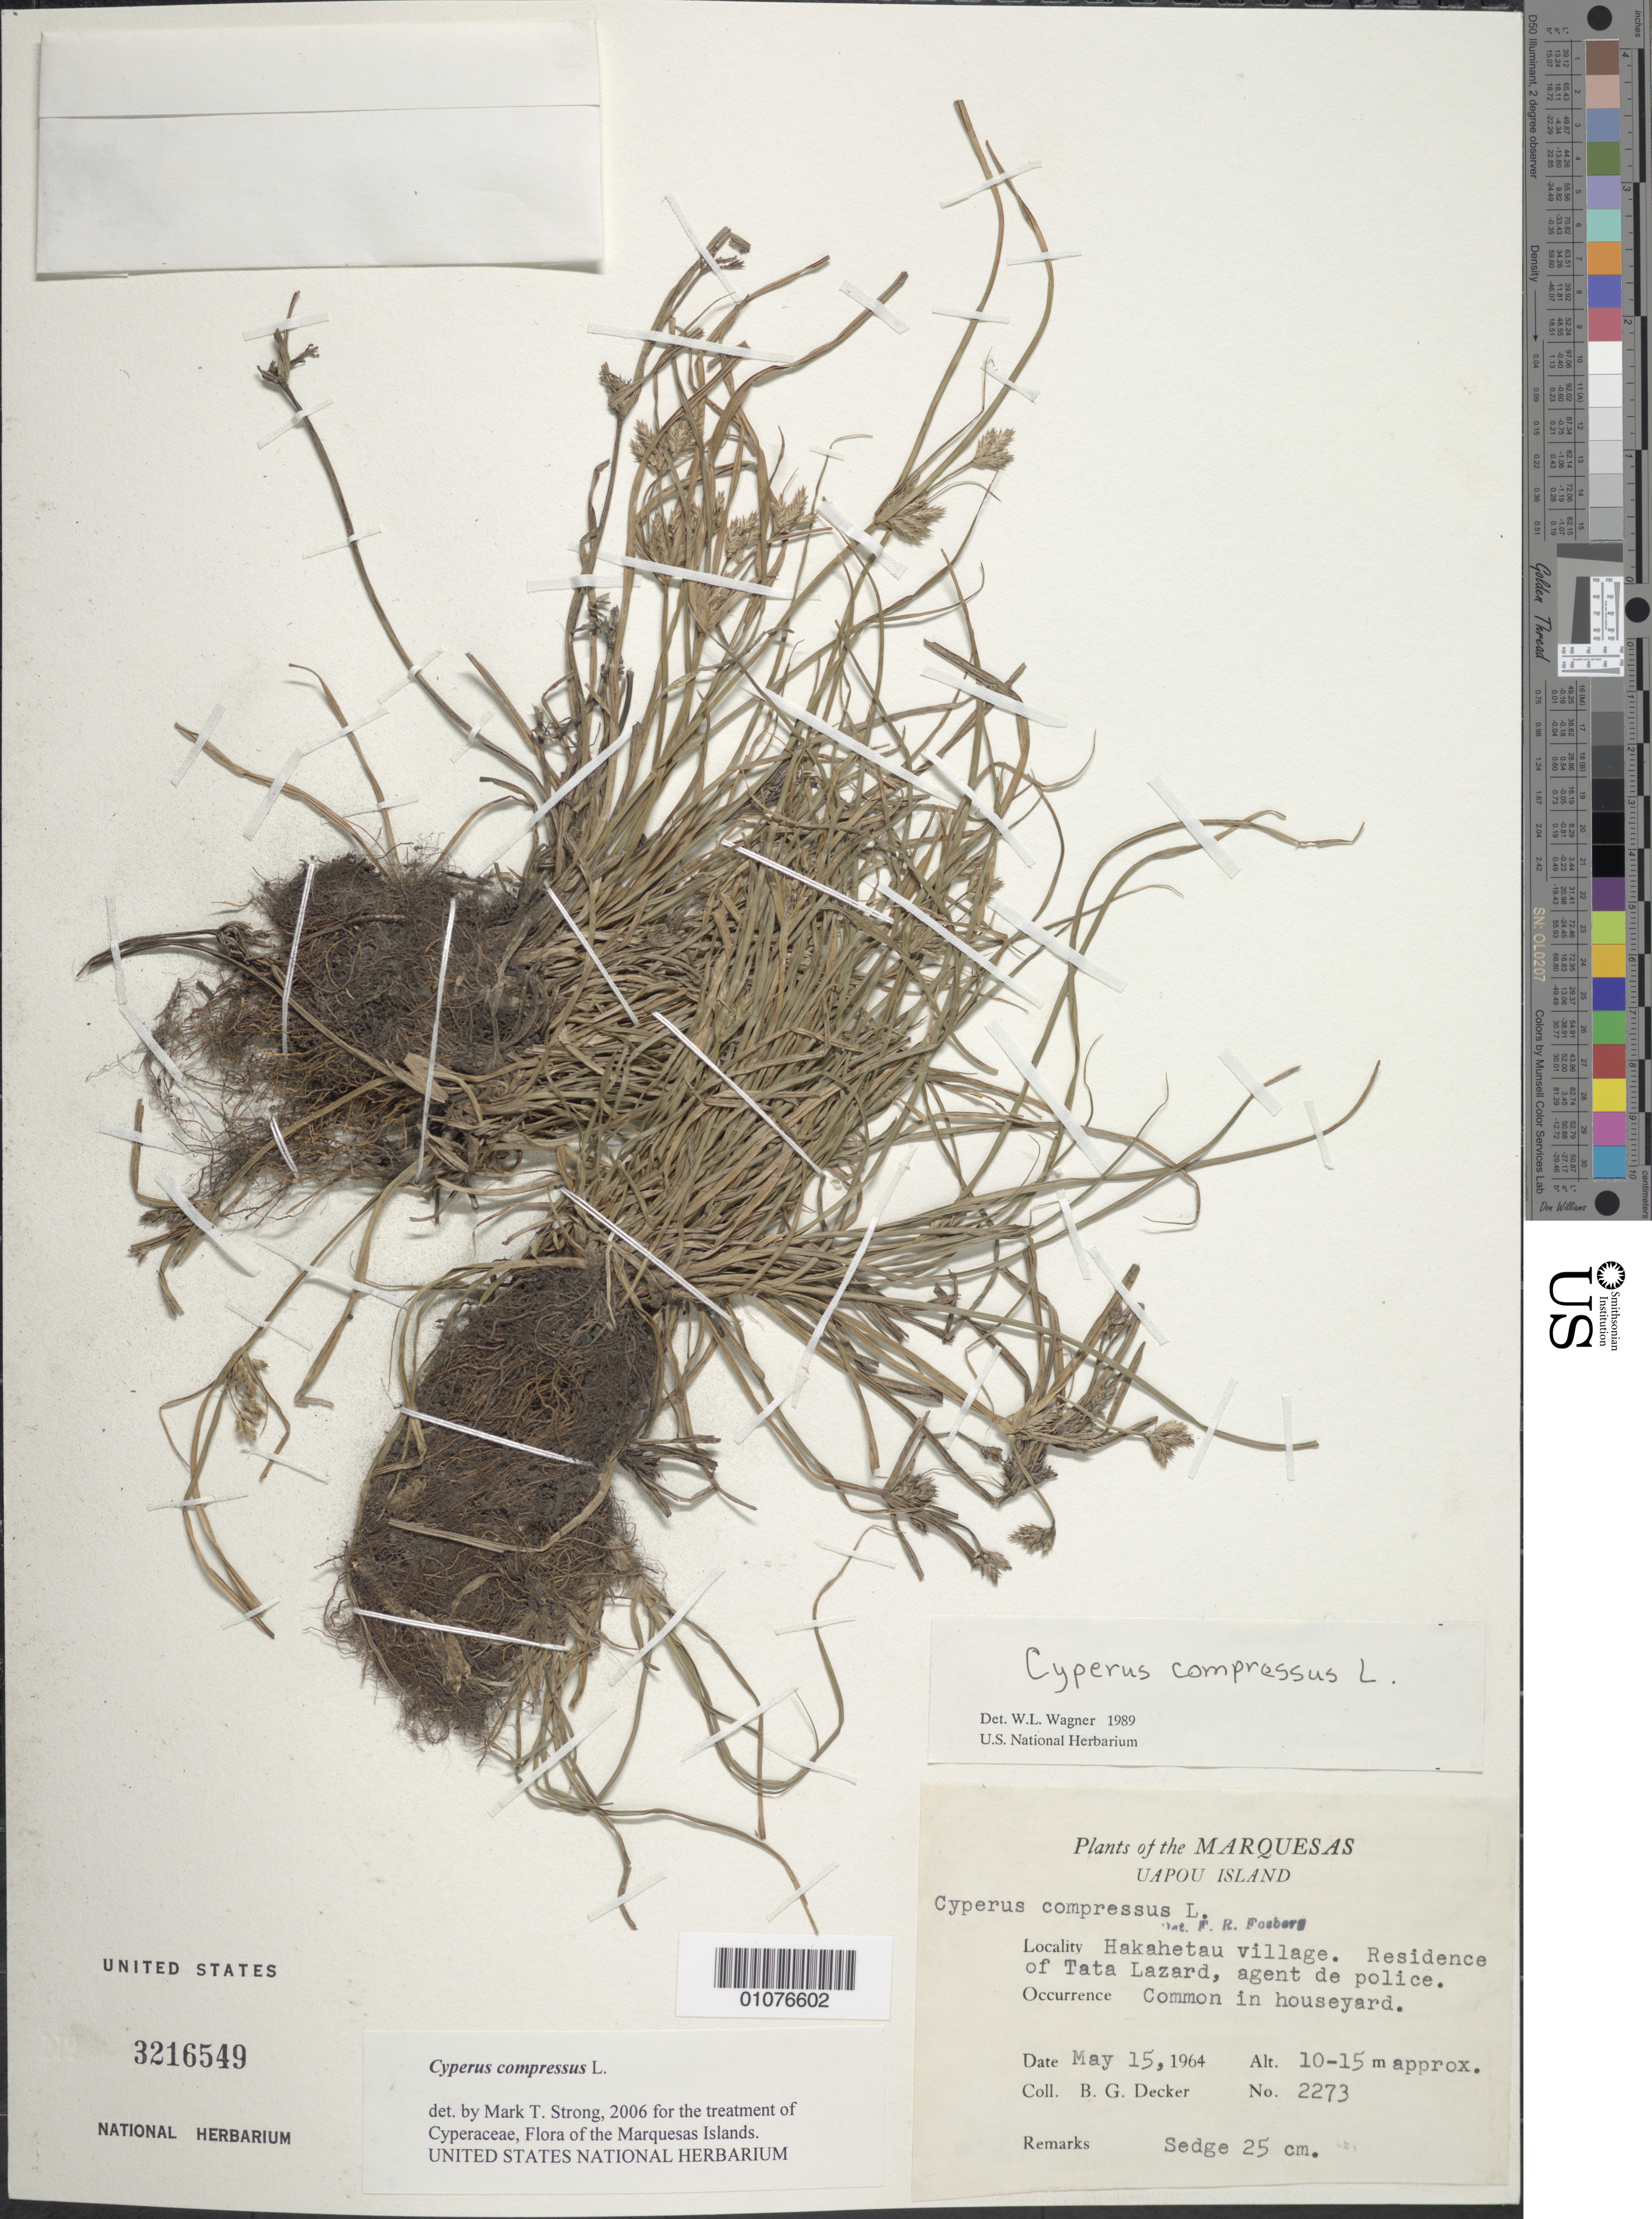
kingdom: Plantae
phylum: Tracheophyta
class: Liliopsida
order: Poales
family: Cyperaceae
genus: Cyperus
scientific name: Cyperus compressus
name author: L.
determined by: Strong, M. T., (US), Smithsonian Institution - National Museum of Natural History (UNITED STATES)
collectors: B. G. Decker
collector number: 2273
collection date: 1964-05-15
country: French Polynesia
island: Ua Pou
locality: Hakahetau village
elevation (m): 10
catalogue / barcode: US 3216549